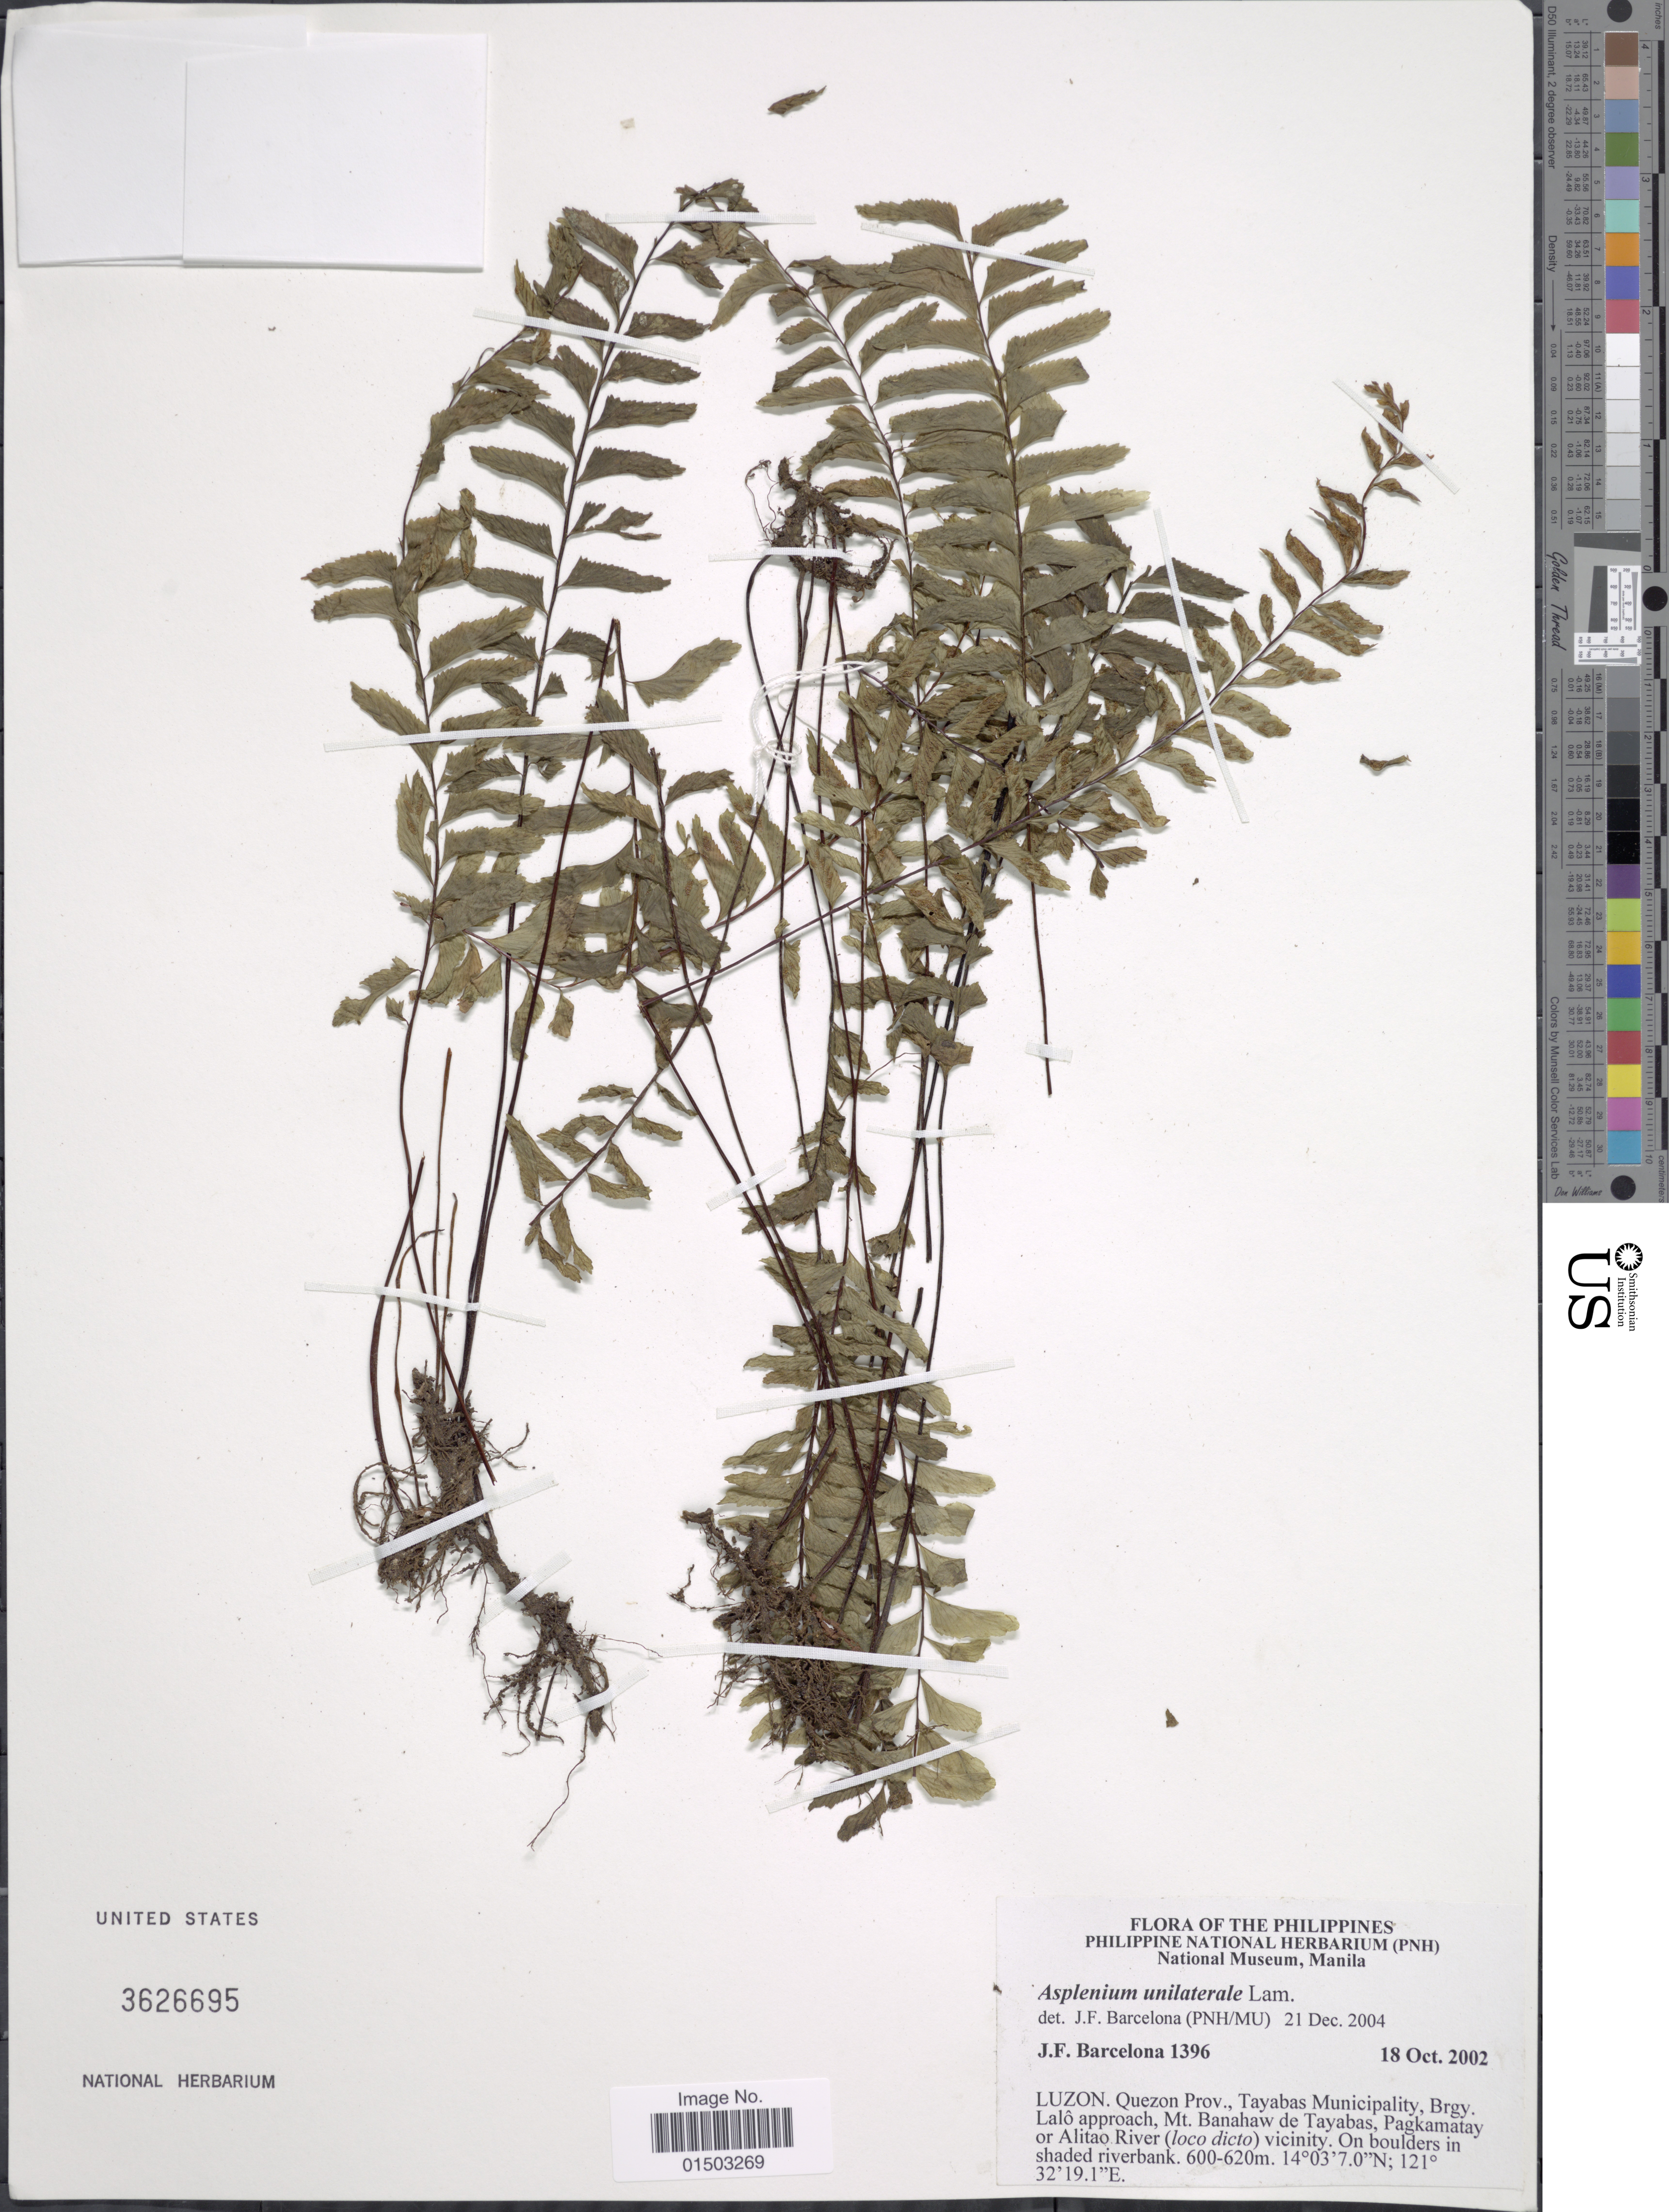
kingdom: Plantae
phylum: Tracheophyta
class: Polypodiopsida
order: Polypodiales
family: Aspleniaceae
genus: Hymenasplenium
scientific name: Hymenasplenium unilaterale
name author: (Lam.) Hayata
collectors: J. F. Barcelona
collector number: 1396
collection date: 2002-10-18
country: Philippines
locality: Philippines, Luzon, Quezon Prov., Tayabas Municipality, Brgy. Lalo approach , Mt. Banahaw de Tayabas, Pagkamatay or Alitao River (loco dicto) vicinity.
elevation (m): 600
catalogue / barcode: US 3626695